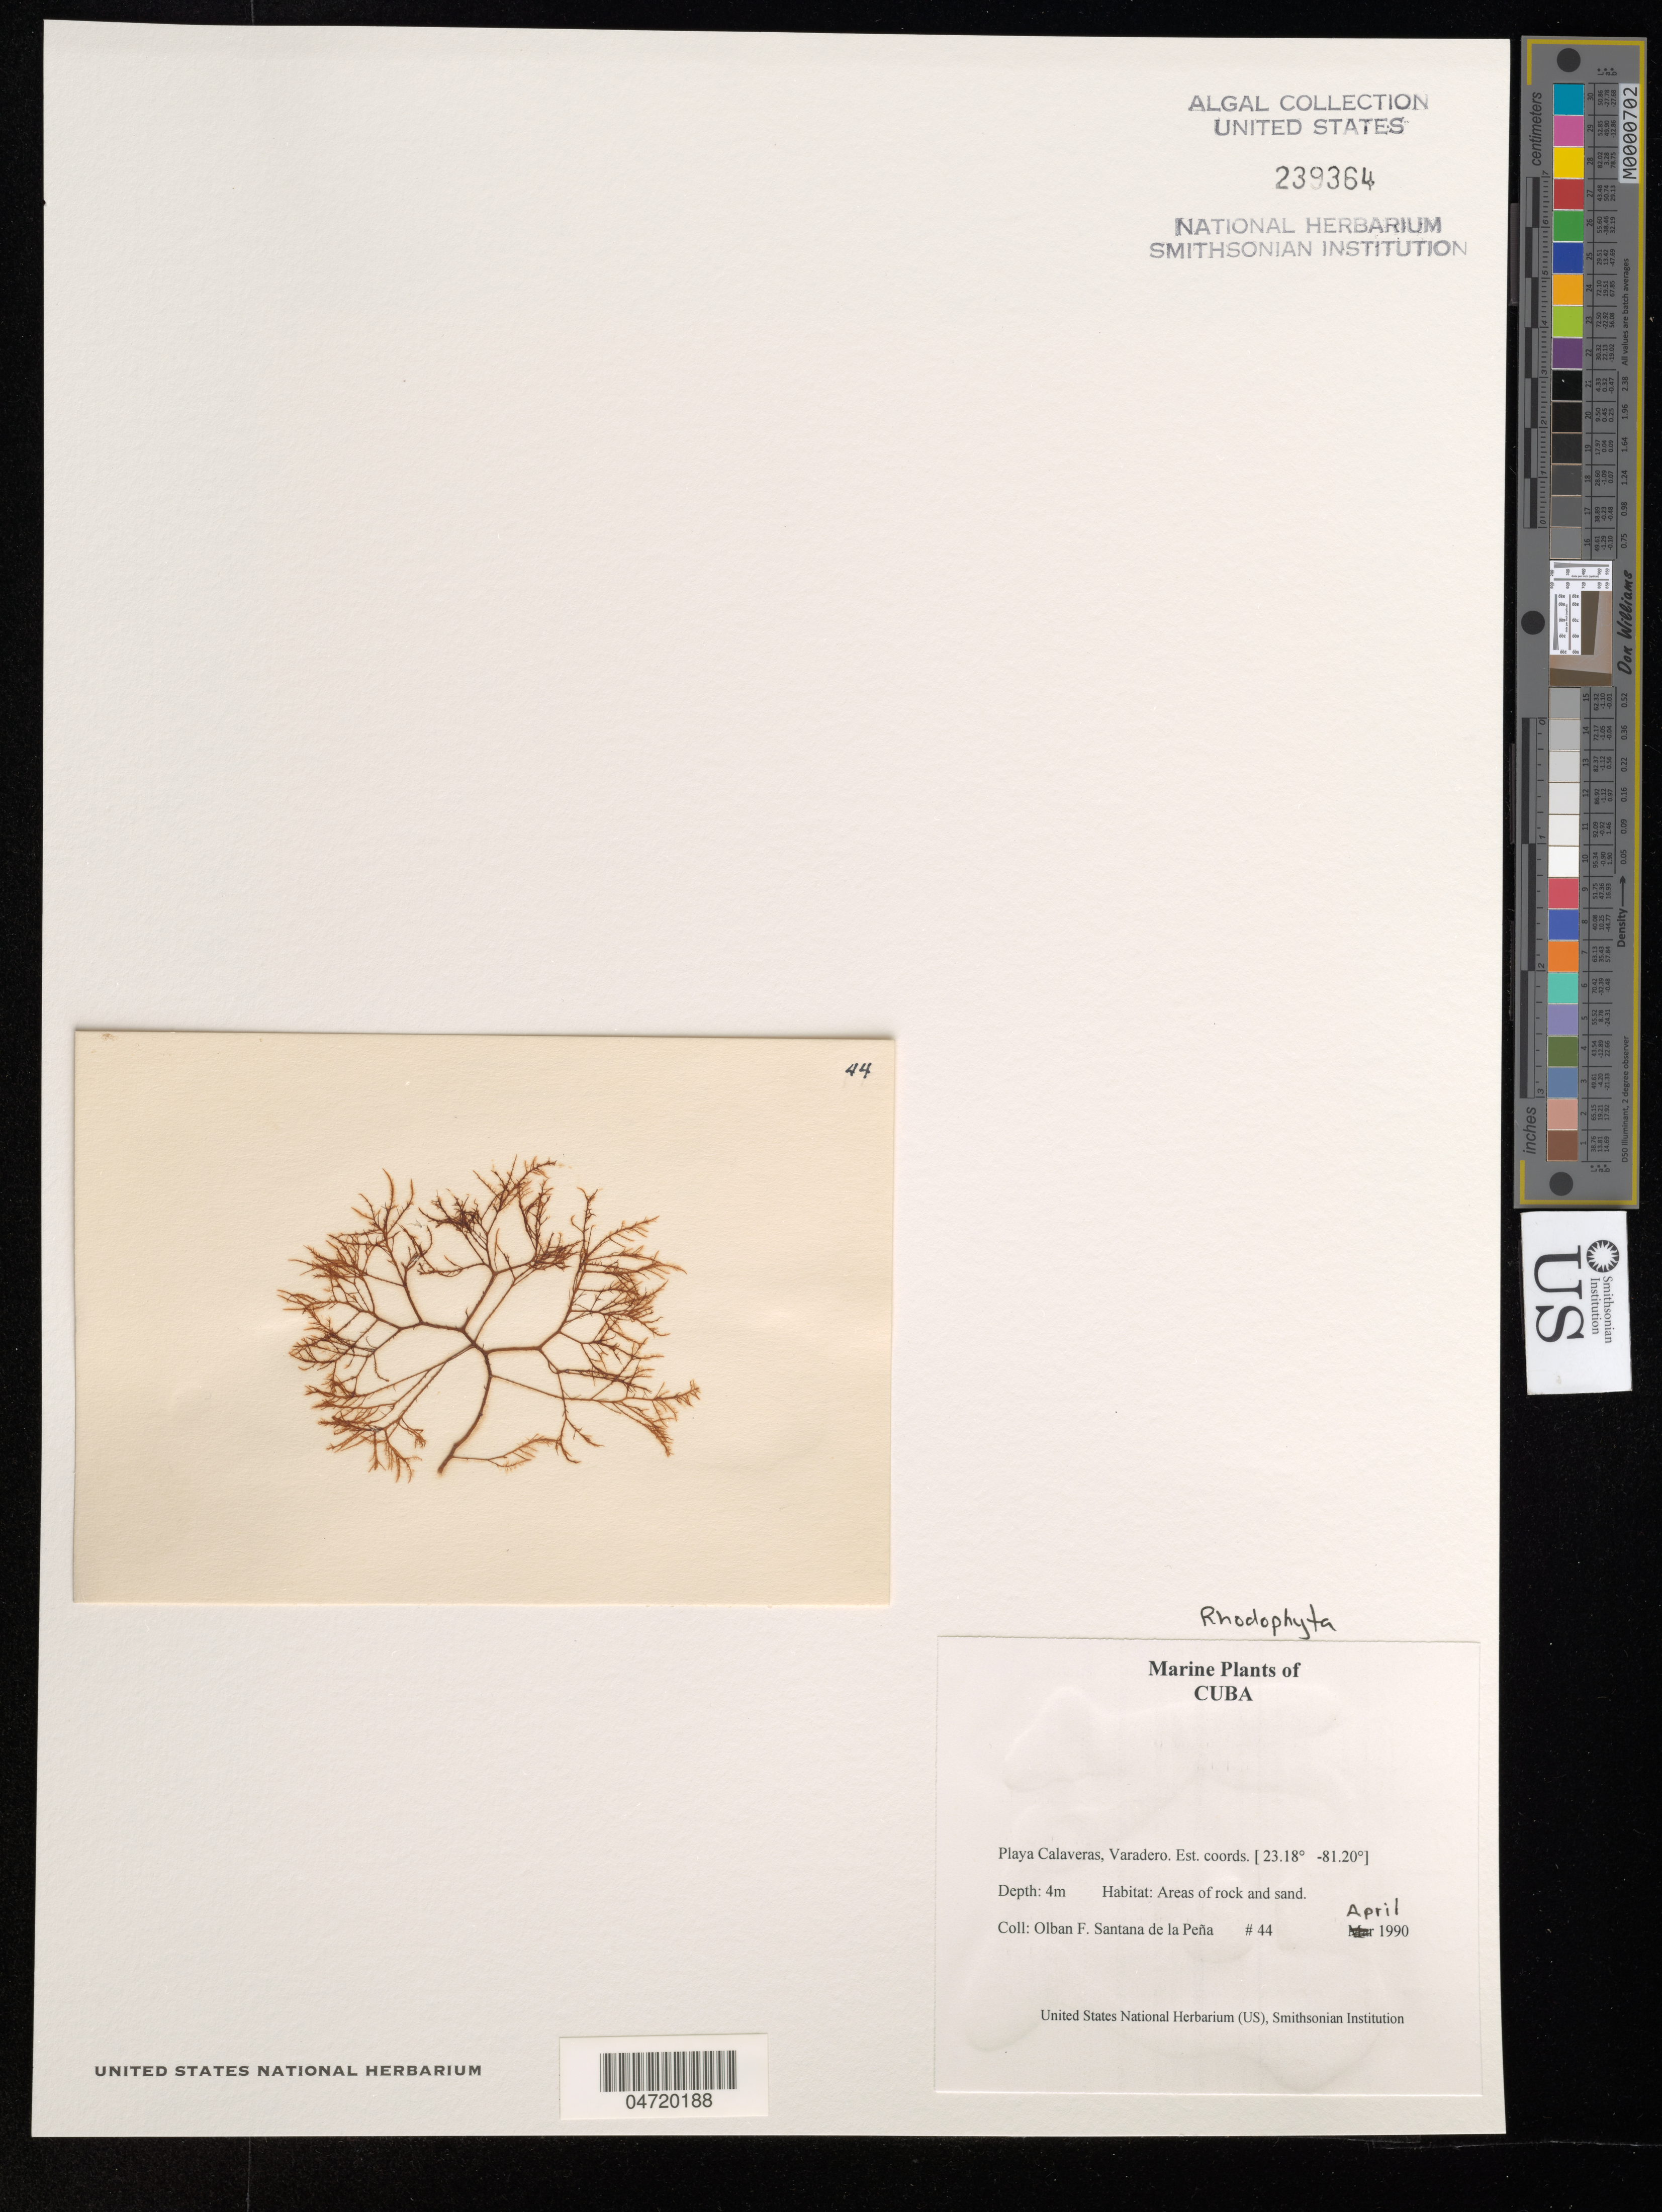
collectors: O. Santana de la Peña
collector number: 44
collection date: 1990-04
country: Cuba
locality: Playa Calaveras, Varadero.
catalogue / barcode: US 239364